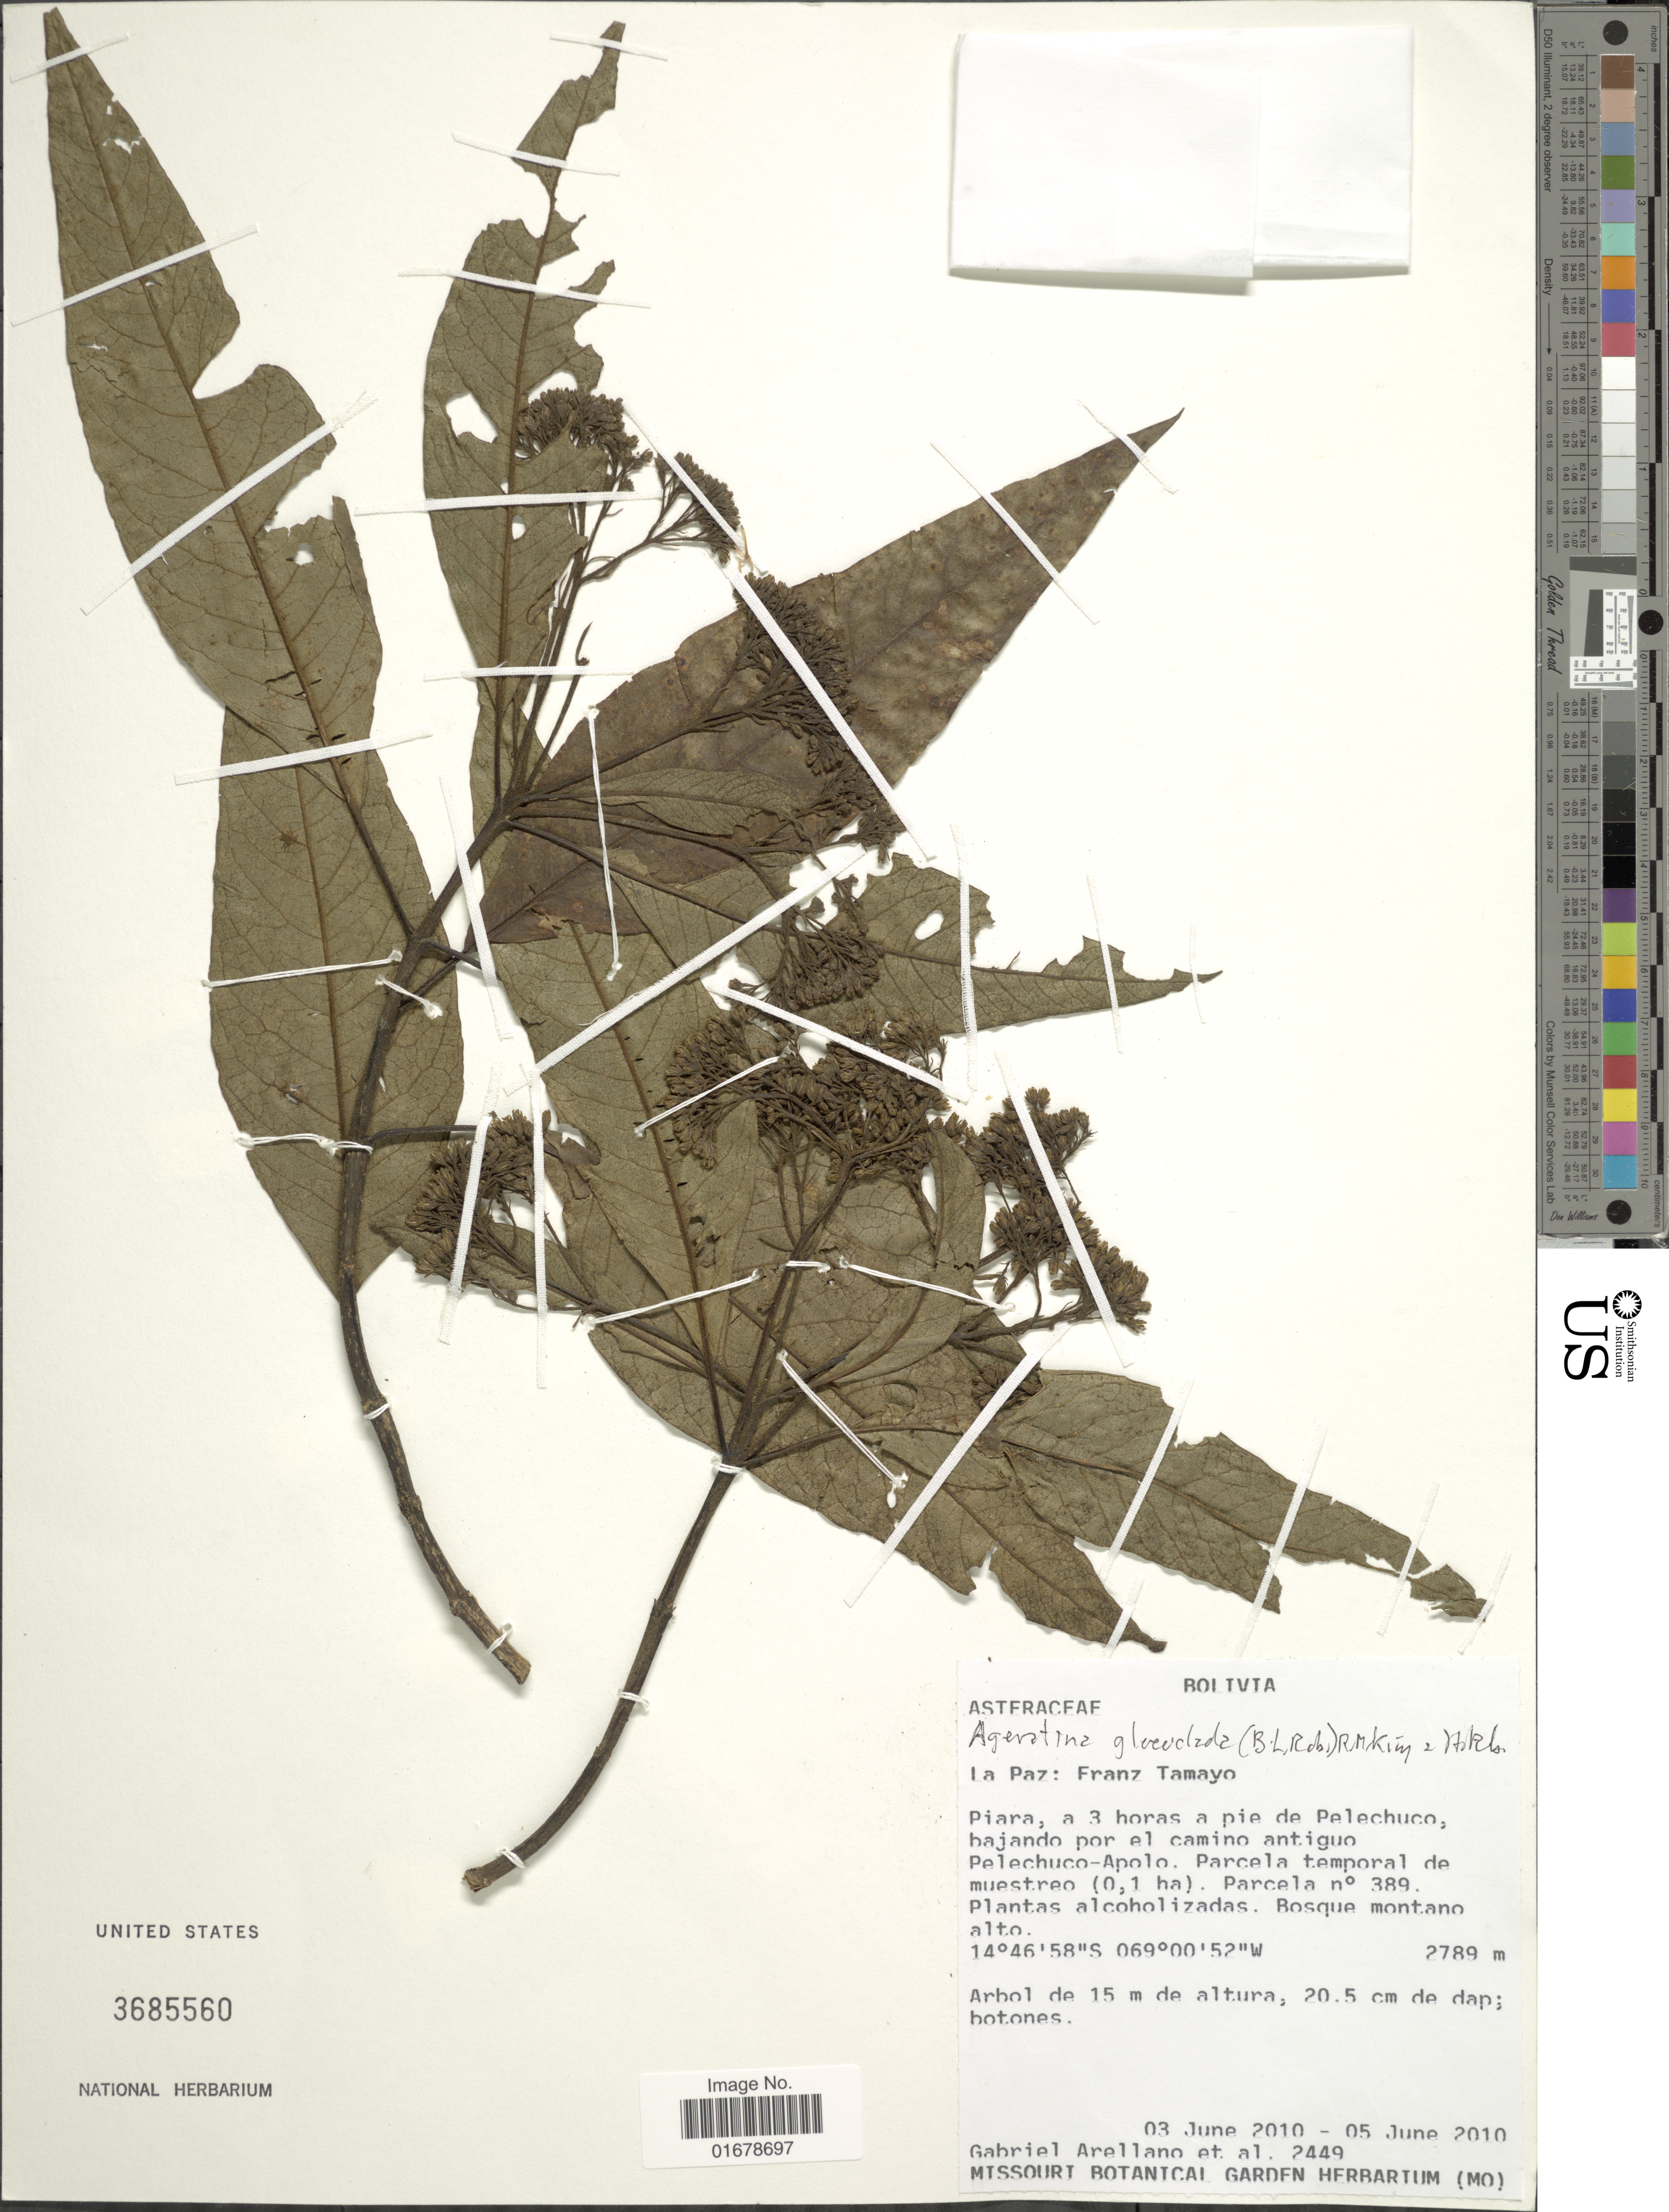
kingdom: Plantae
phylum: Tracheophyta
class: Magnoliopsida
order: Asterales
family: Asteraceae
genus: Ageratina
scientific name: Ageratina gloeoclada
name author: (B.L. Rob.) R.M. King & H. Rob.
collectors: G. Arellano & et al.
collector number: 2449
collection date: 2010-06-03/2010-06-05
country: Bolivia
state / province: La Paz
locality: La Paz: Franz Tamayo, Piara, a 3 horas a pie de Pelechuco, bajando por el camino antiguo Pelechuco-Apolo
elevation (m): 2789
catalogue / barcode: US 3685560